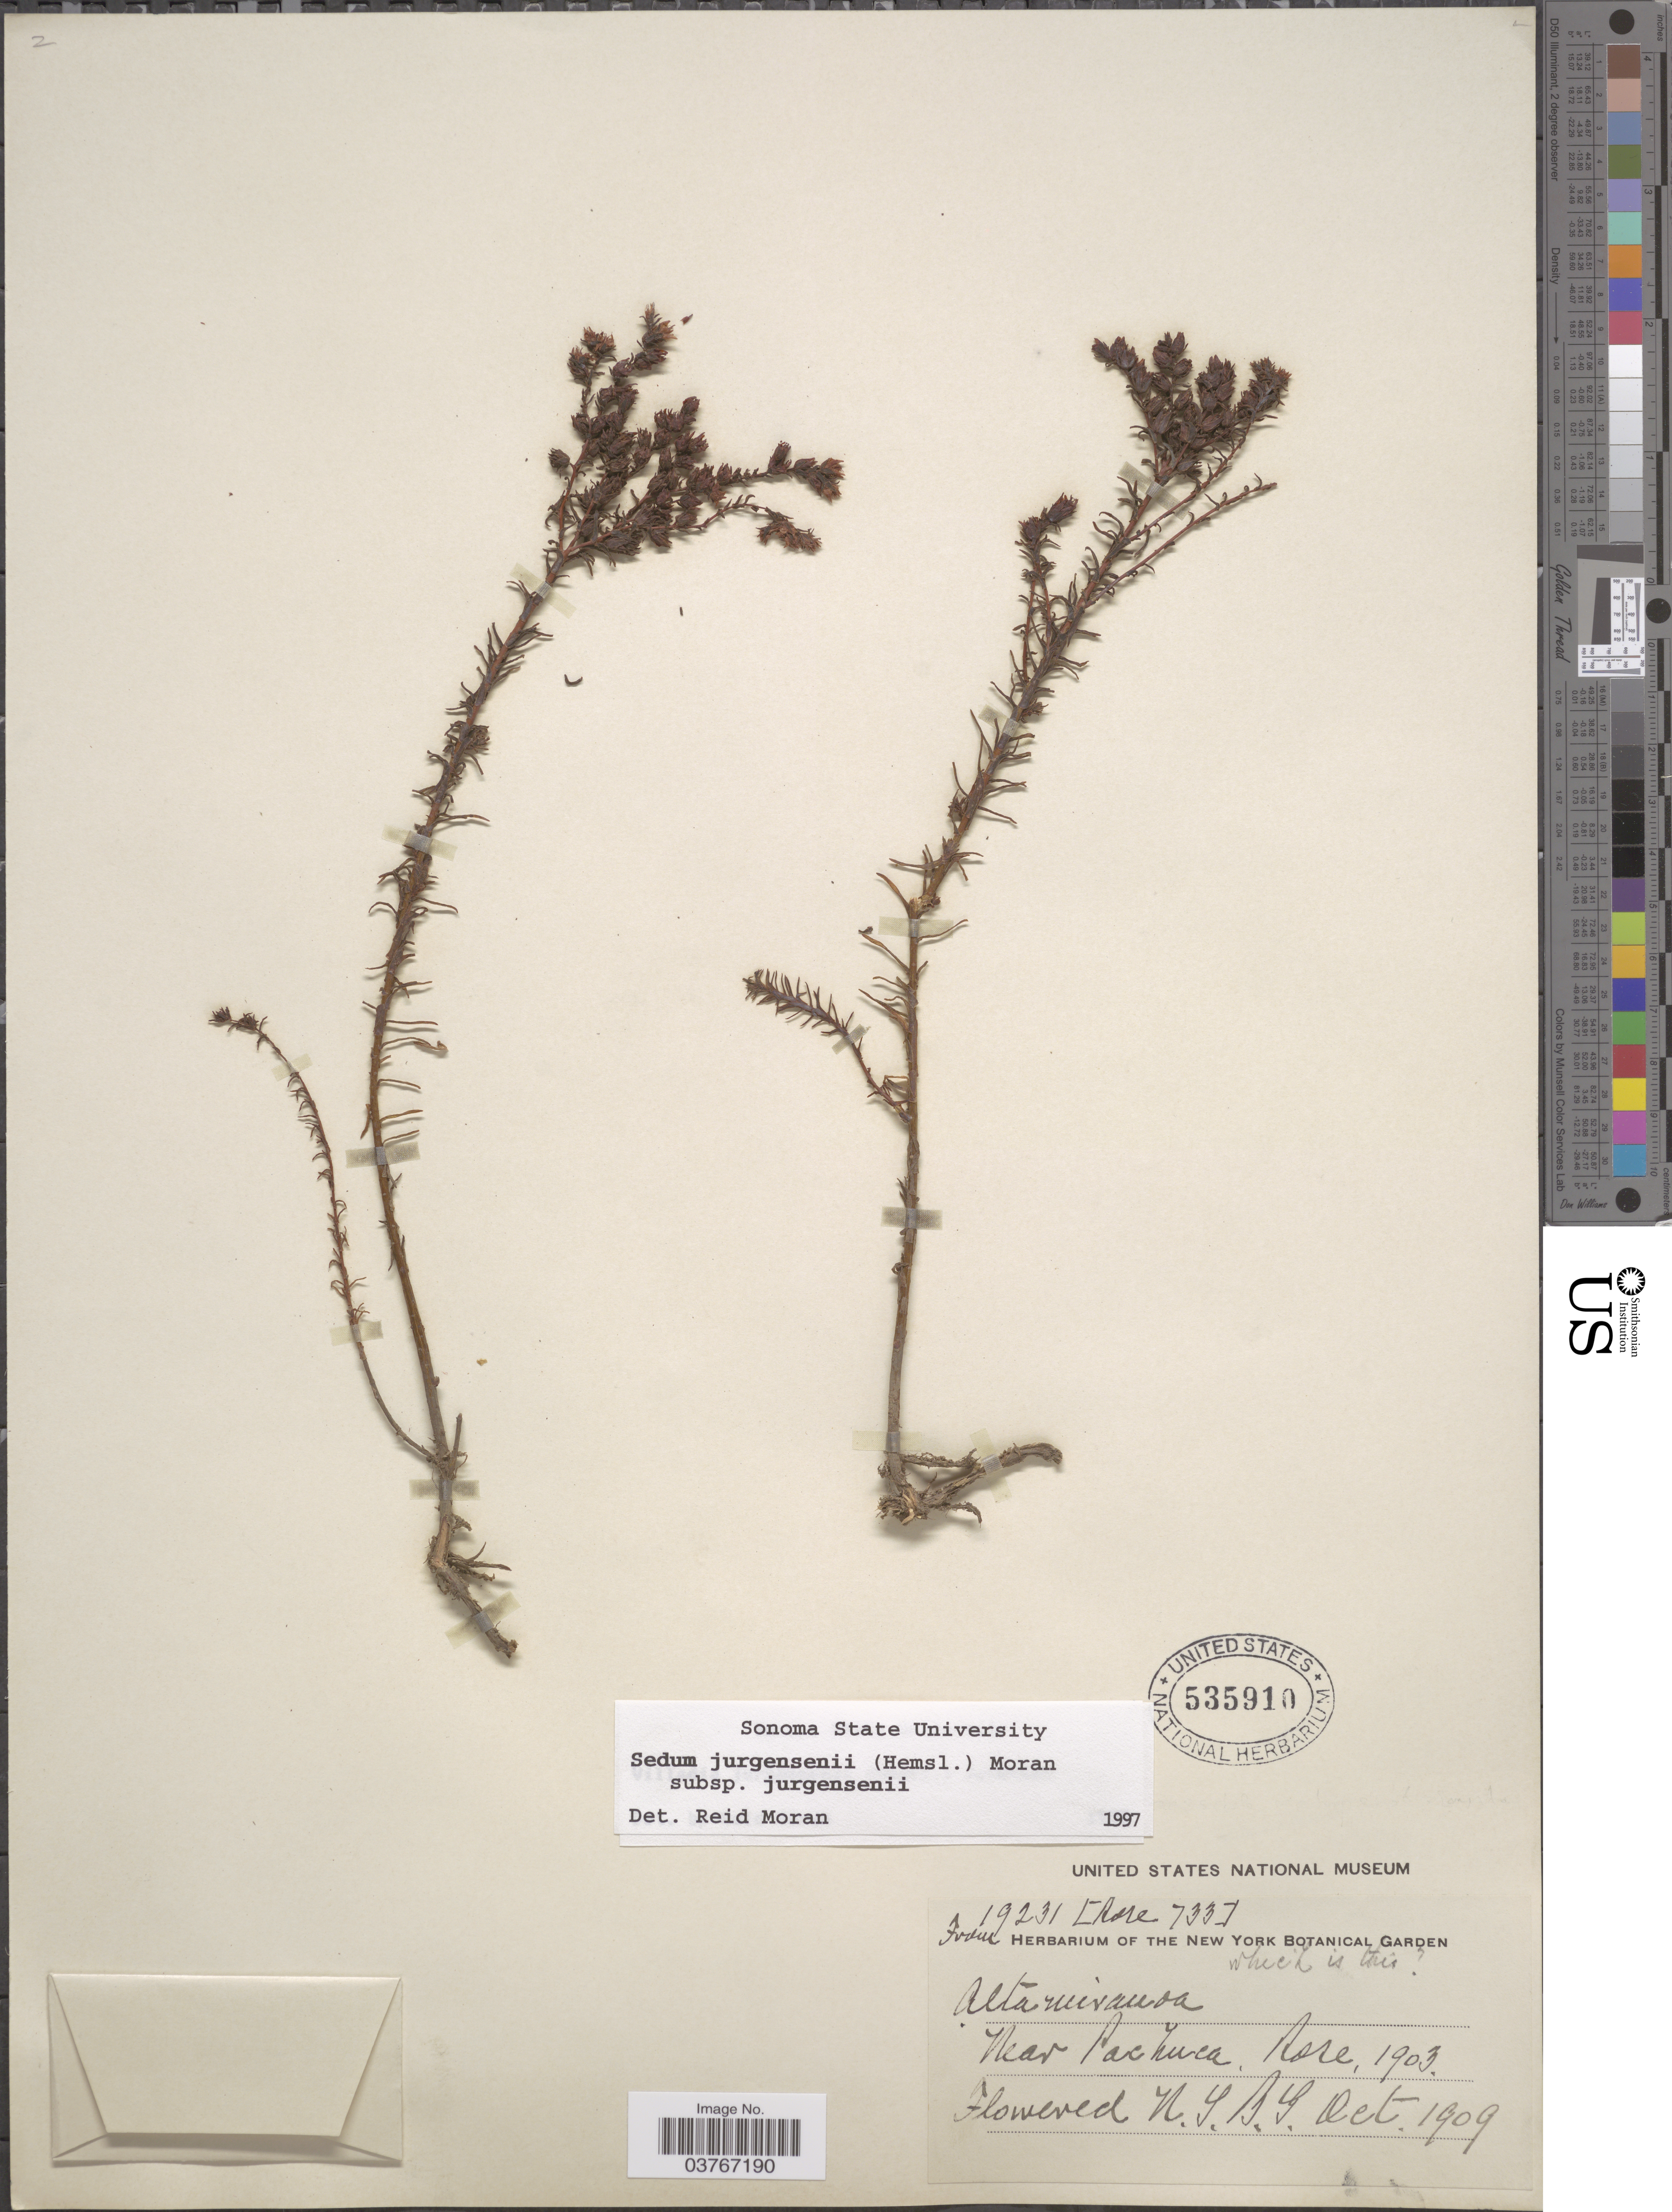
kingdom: Plantae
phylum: Tracheophyta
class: Magnoliopsida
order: Saxifragales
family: Crassulaceae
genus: Sedum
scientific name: Sedum jurgensenii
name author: (Hemsl.) Moran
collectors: New York Botanical Gardens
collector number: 19231/Rose733?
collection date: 1909-10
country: United States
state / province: New York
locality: N.Y.B.G.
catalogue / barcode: US 535910